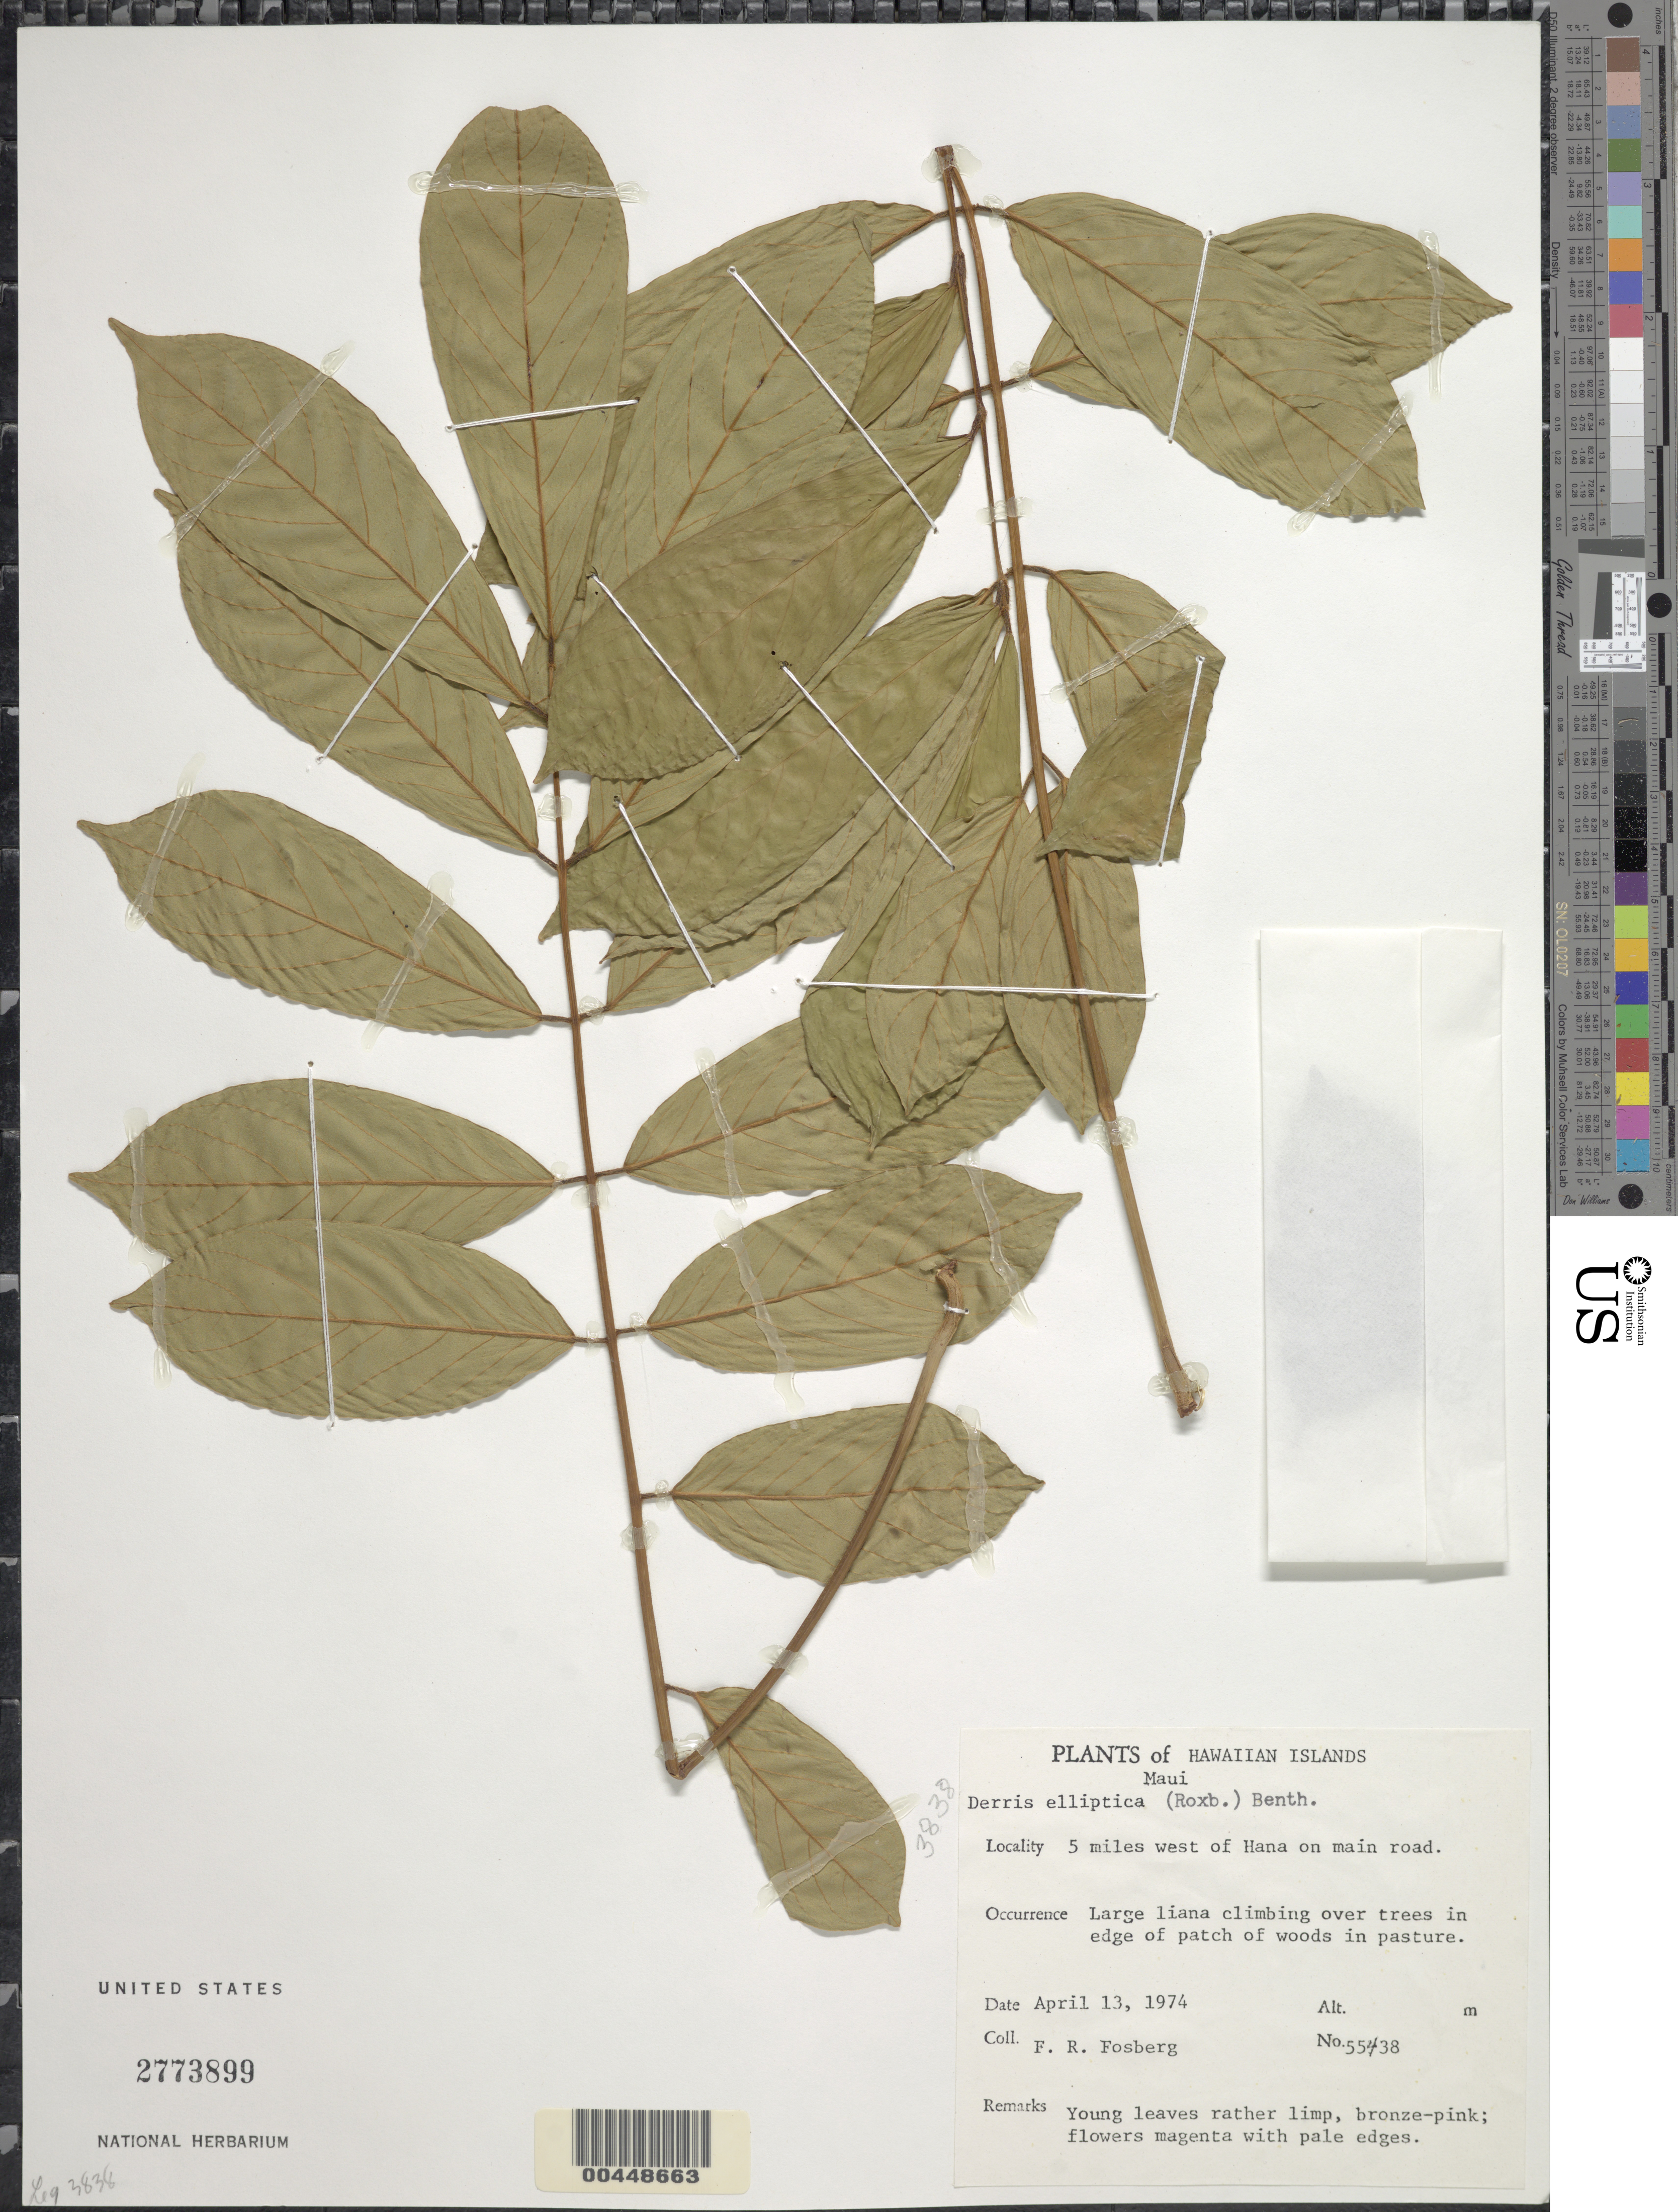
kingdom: Plantae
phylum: Tracheophyta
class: Magnoliopsida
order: Fabales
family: Fabaceae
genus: Derris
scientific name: Derris elliptica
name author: (Wall.) Benth.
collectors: F. R. Fosberg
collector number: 55438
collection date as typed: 13 Apr 1974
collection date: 1974-04-13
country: United States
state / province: Hawaii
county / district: Maui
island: Maui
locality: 5 mi W of Hana on main road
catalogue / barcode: US 2773899